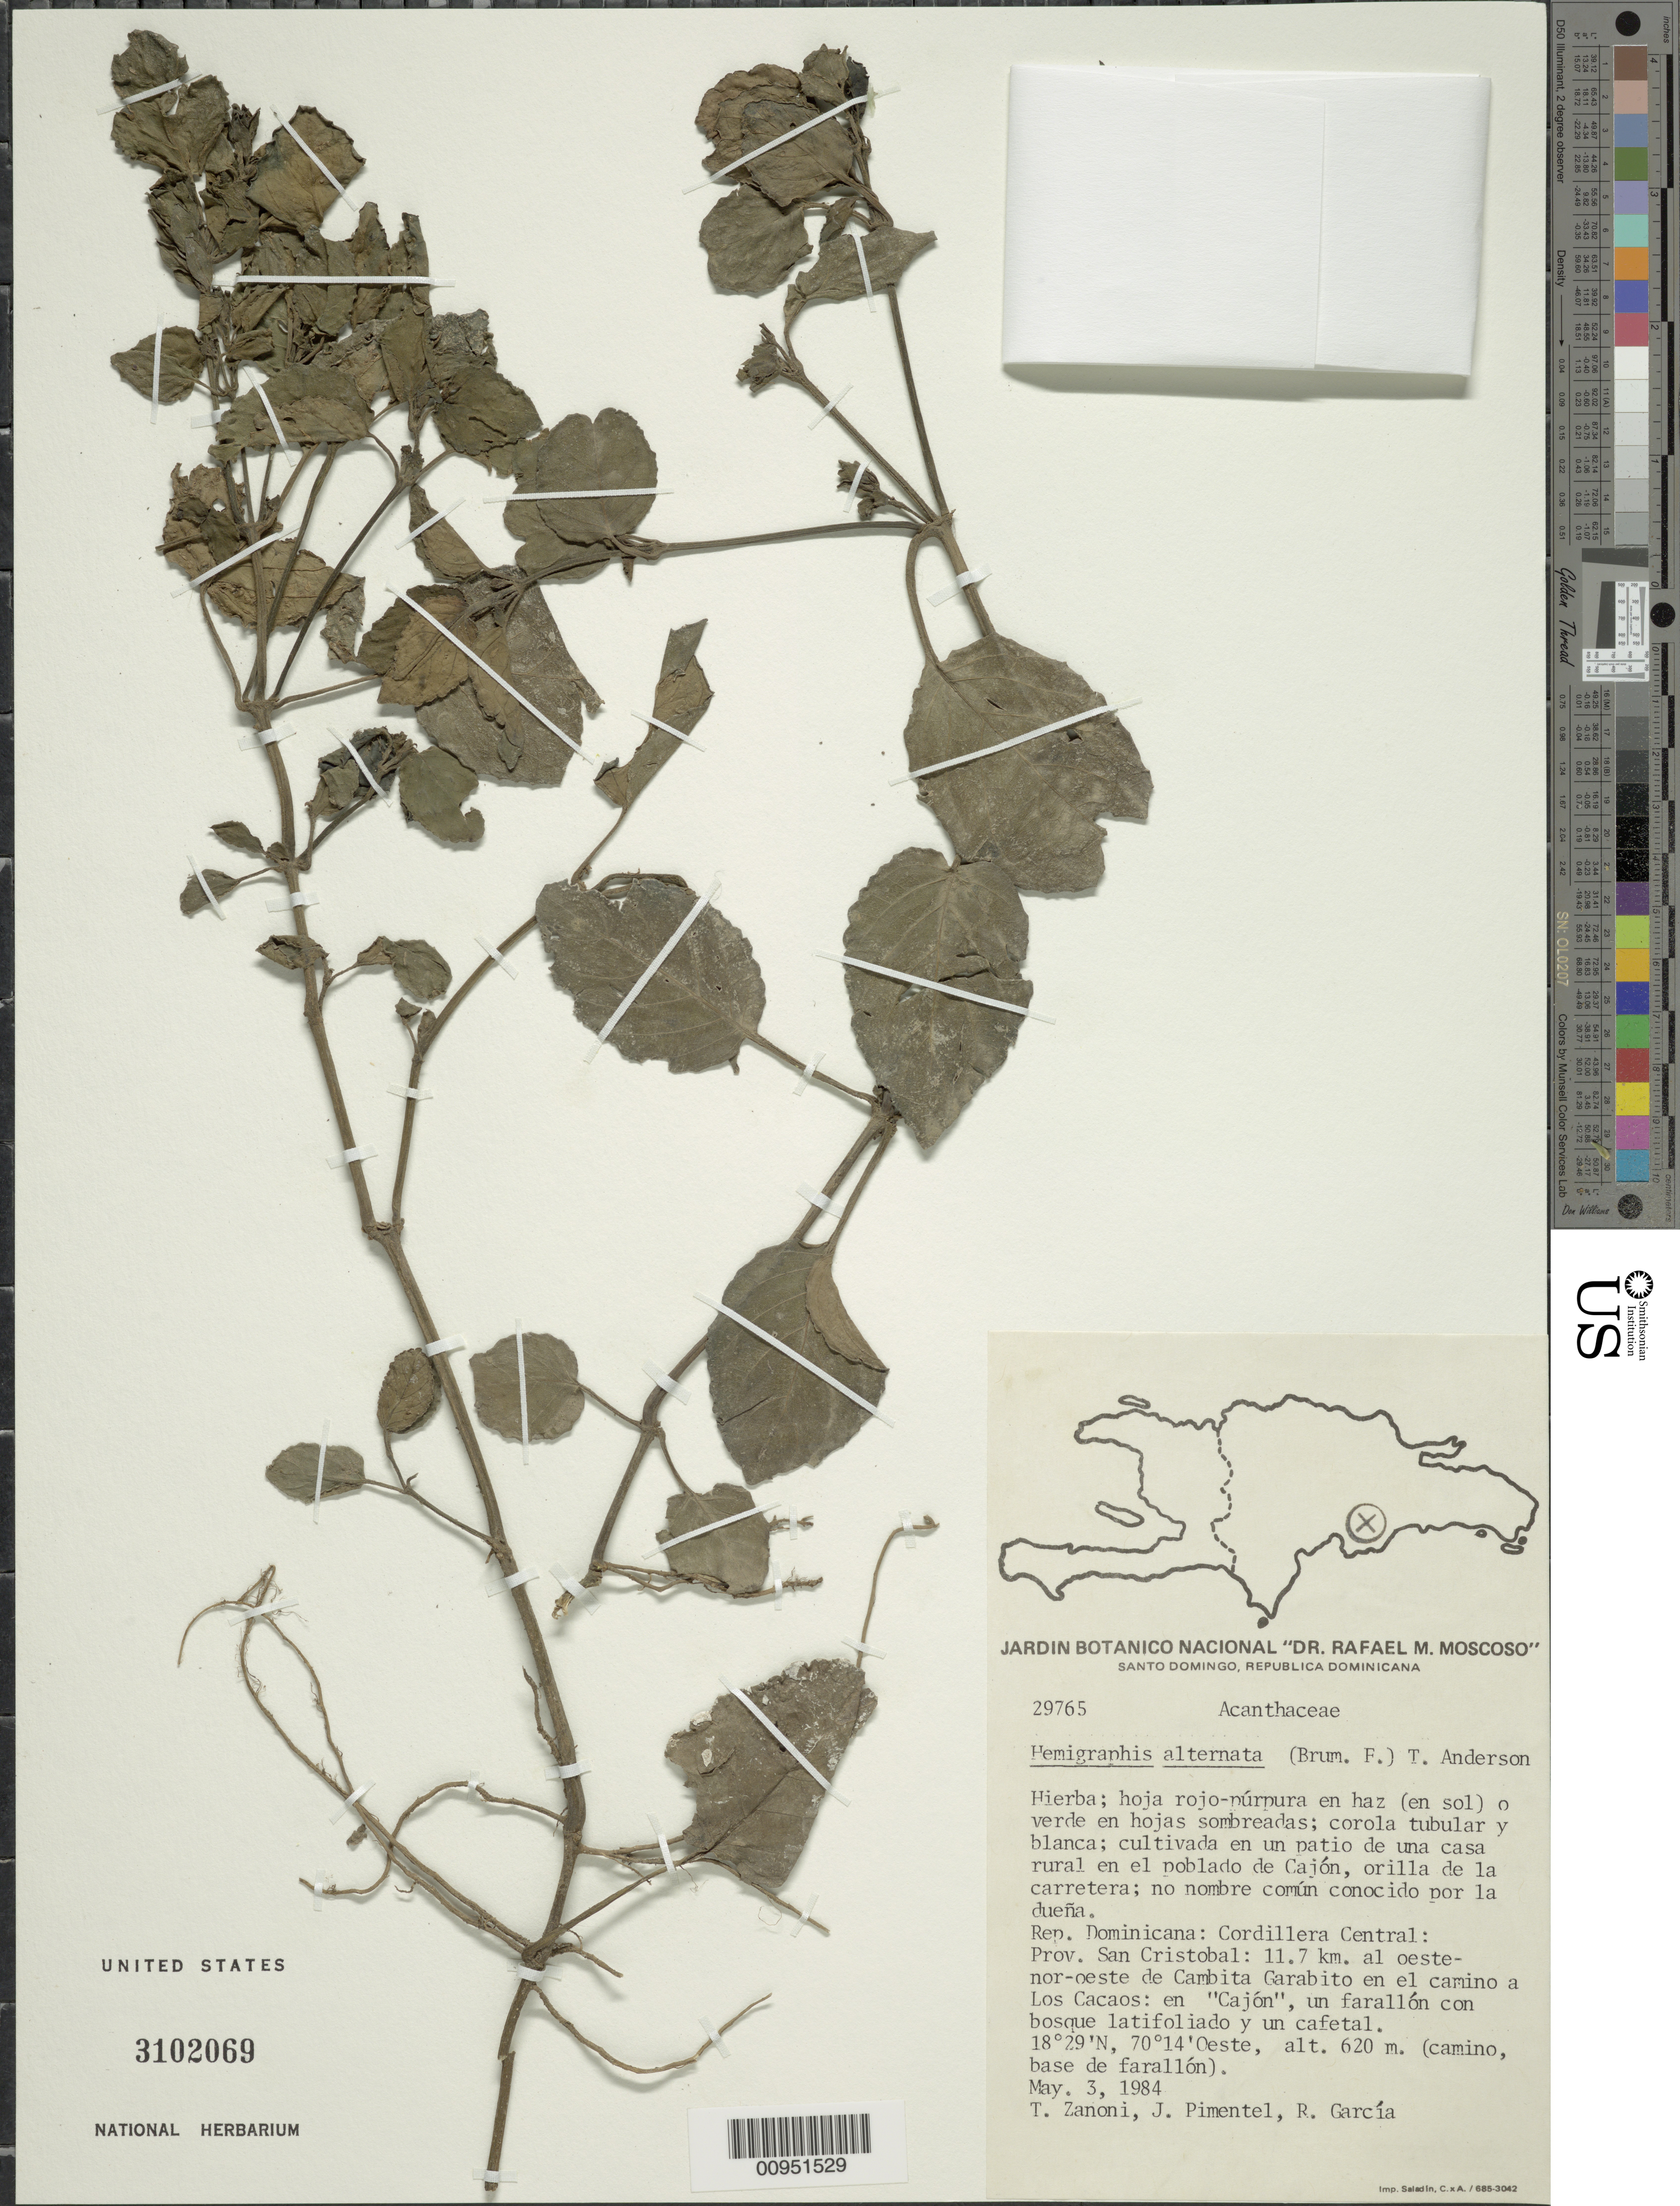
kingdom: Plantae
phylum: Tracheophyta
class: Magnoliopsida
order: Lamiales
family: Acanthaceae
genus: Hemigraphis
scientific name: Hemigraphis alternata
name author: (Burm. f.) T. Anderson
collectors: T. A. Zanoni, J. Pimentel & R. G. García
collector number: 29765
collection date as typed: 03 May 1984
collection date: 1984-05-03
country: Dominican Republic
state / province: San Cristobal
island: Hispaniola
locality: Cordillera Central, 11.7 km al oeste-nor-oeste de Cambita Garabito en el camino a Los Cacaos; en "Gajón", un farllón con bosque latifoliado y un cafetal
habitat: Bosque latifoliado y un cafetal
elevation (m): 620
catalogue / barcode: US 3102069